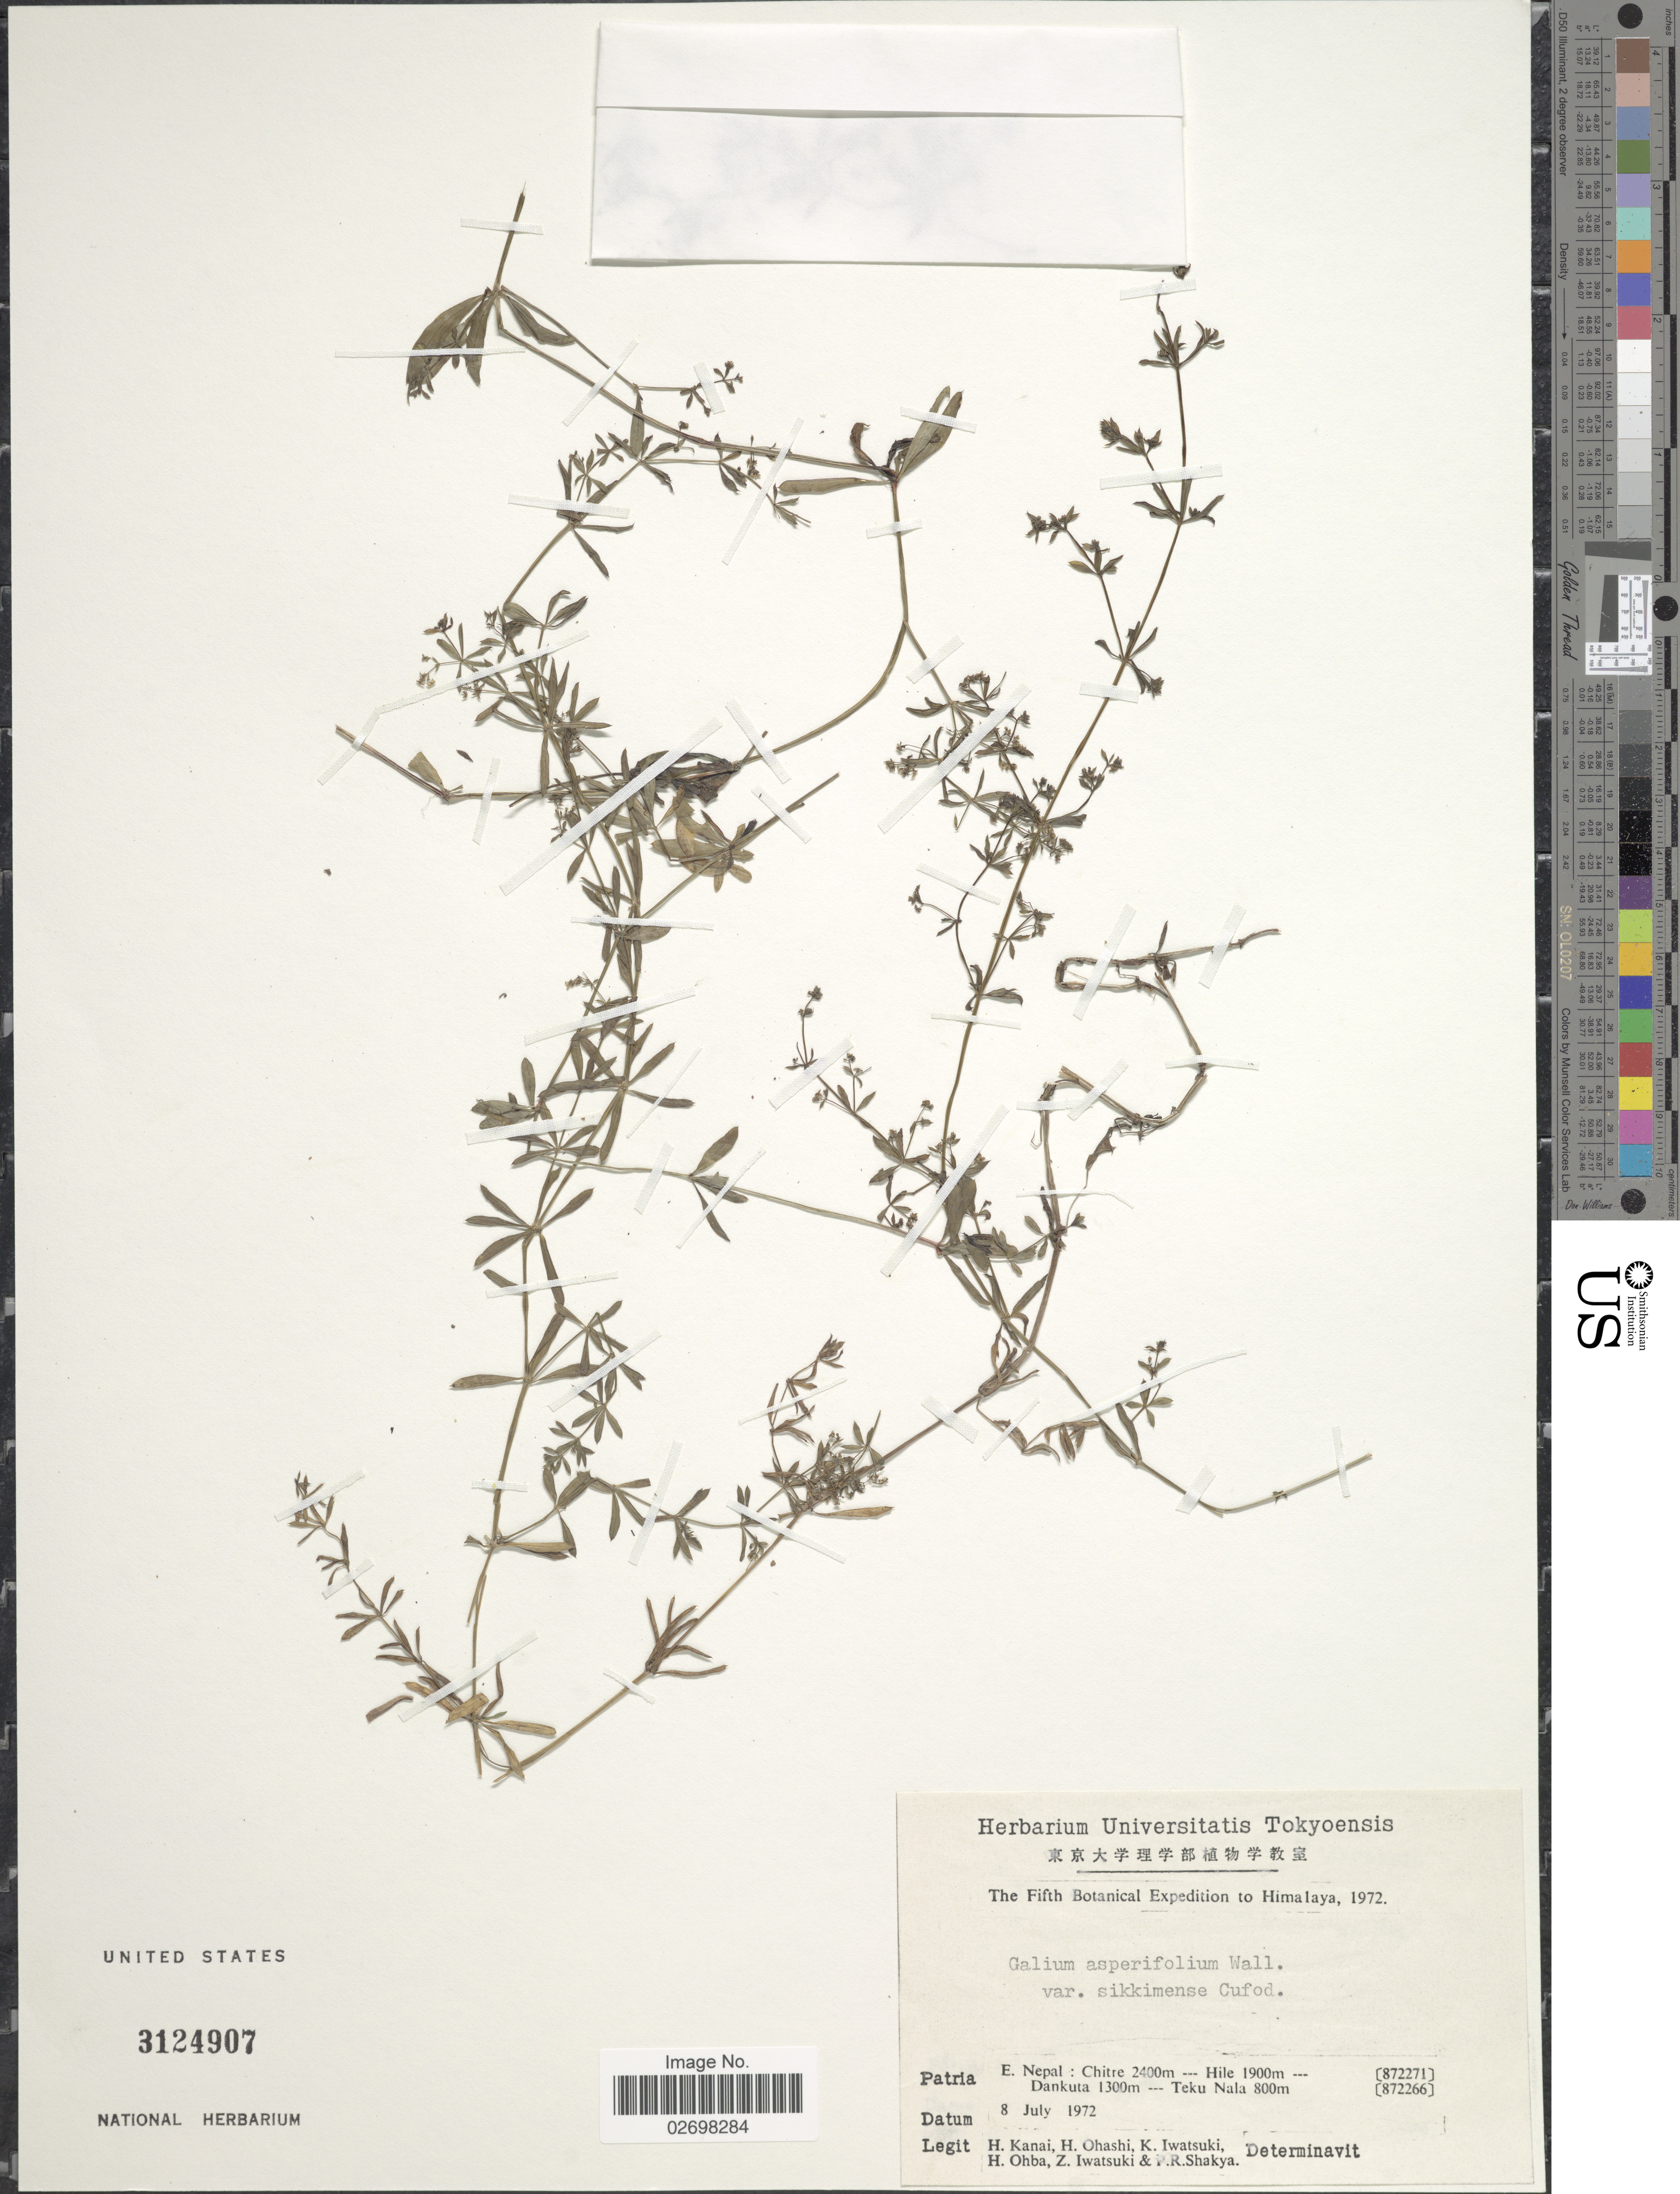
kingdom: Plantae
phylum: Tracheophyta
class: Magnoliopsida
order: Gentianales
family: Rubiaceae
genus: Galium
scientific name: Galium asperifolium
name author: Wall.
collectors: H. Kanai, H. Ohashi, K. Iwatsuki, H. Ohba & et al.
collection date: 1972-07-08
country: Nepal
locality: E. Nepal: Chitre - Hile, Dankuta - Teku Nala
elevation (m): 800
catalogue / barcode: US 3124907